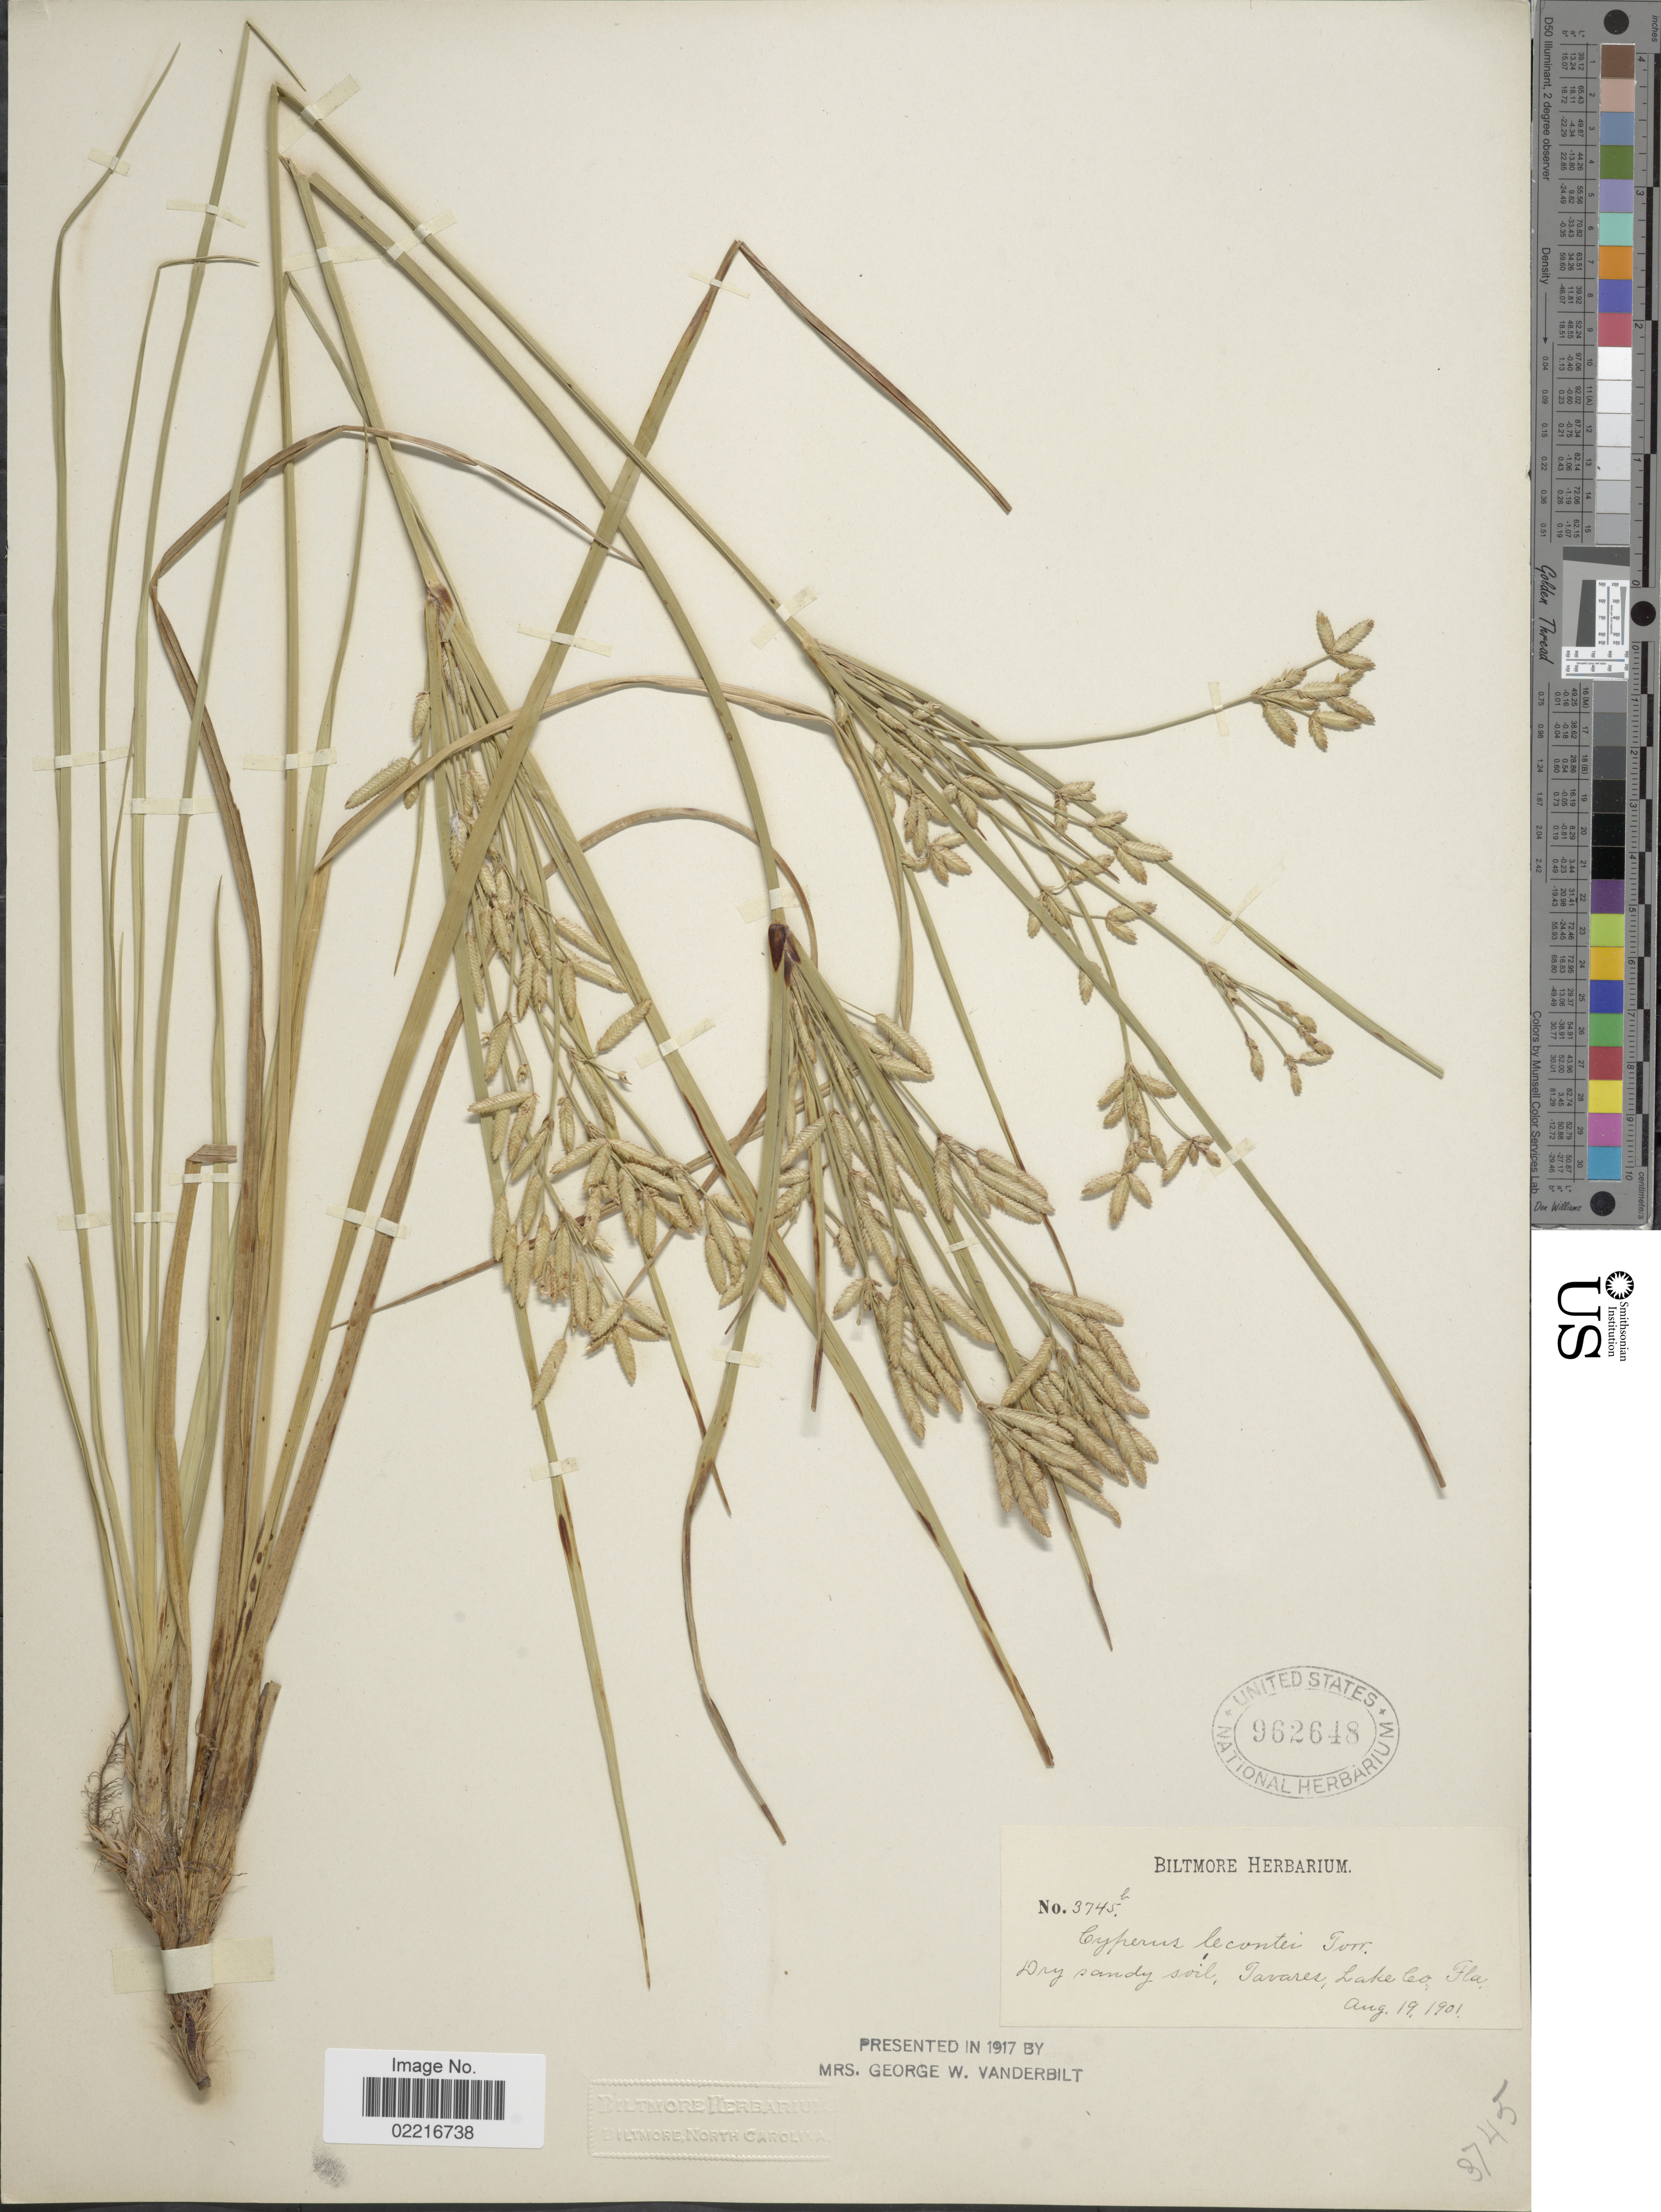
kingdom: Plantae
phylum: Tracheophyta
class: Liliopsida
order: Poales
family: Cyperaceae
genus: Cyperus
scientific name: Cyperus lecontei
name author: Torr. ex Steud.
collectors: ex herb. Biltmore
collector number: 3745b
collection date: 1901-08-19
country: United States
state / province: Florida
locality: Tavares, Lake Co.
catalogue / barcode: US 962648